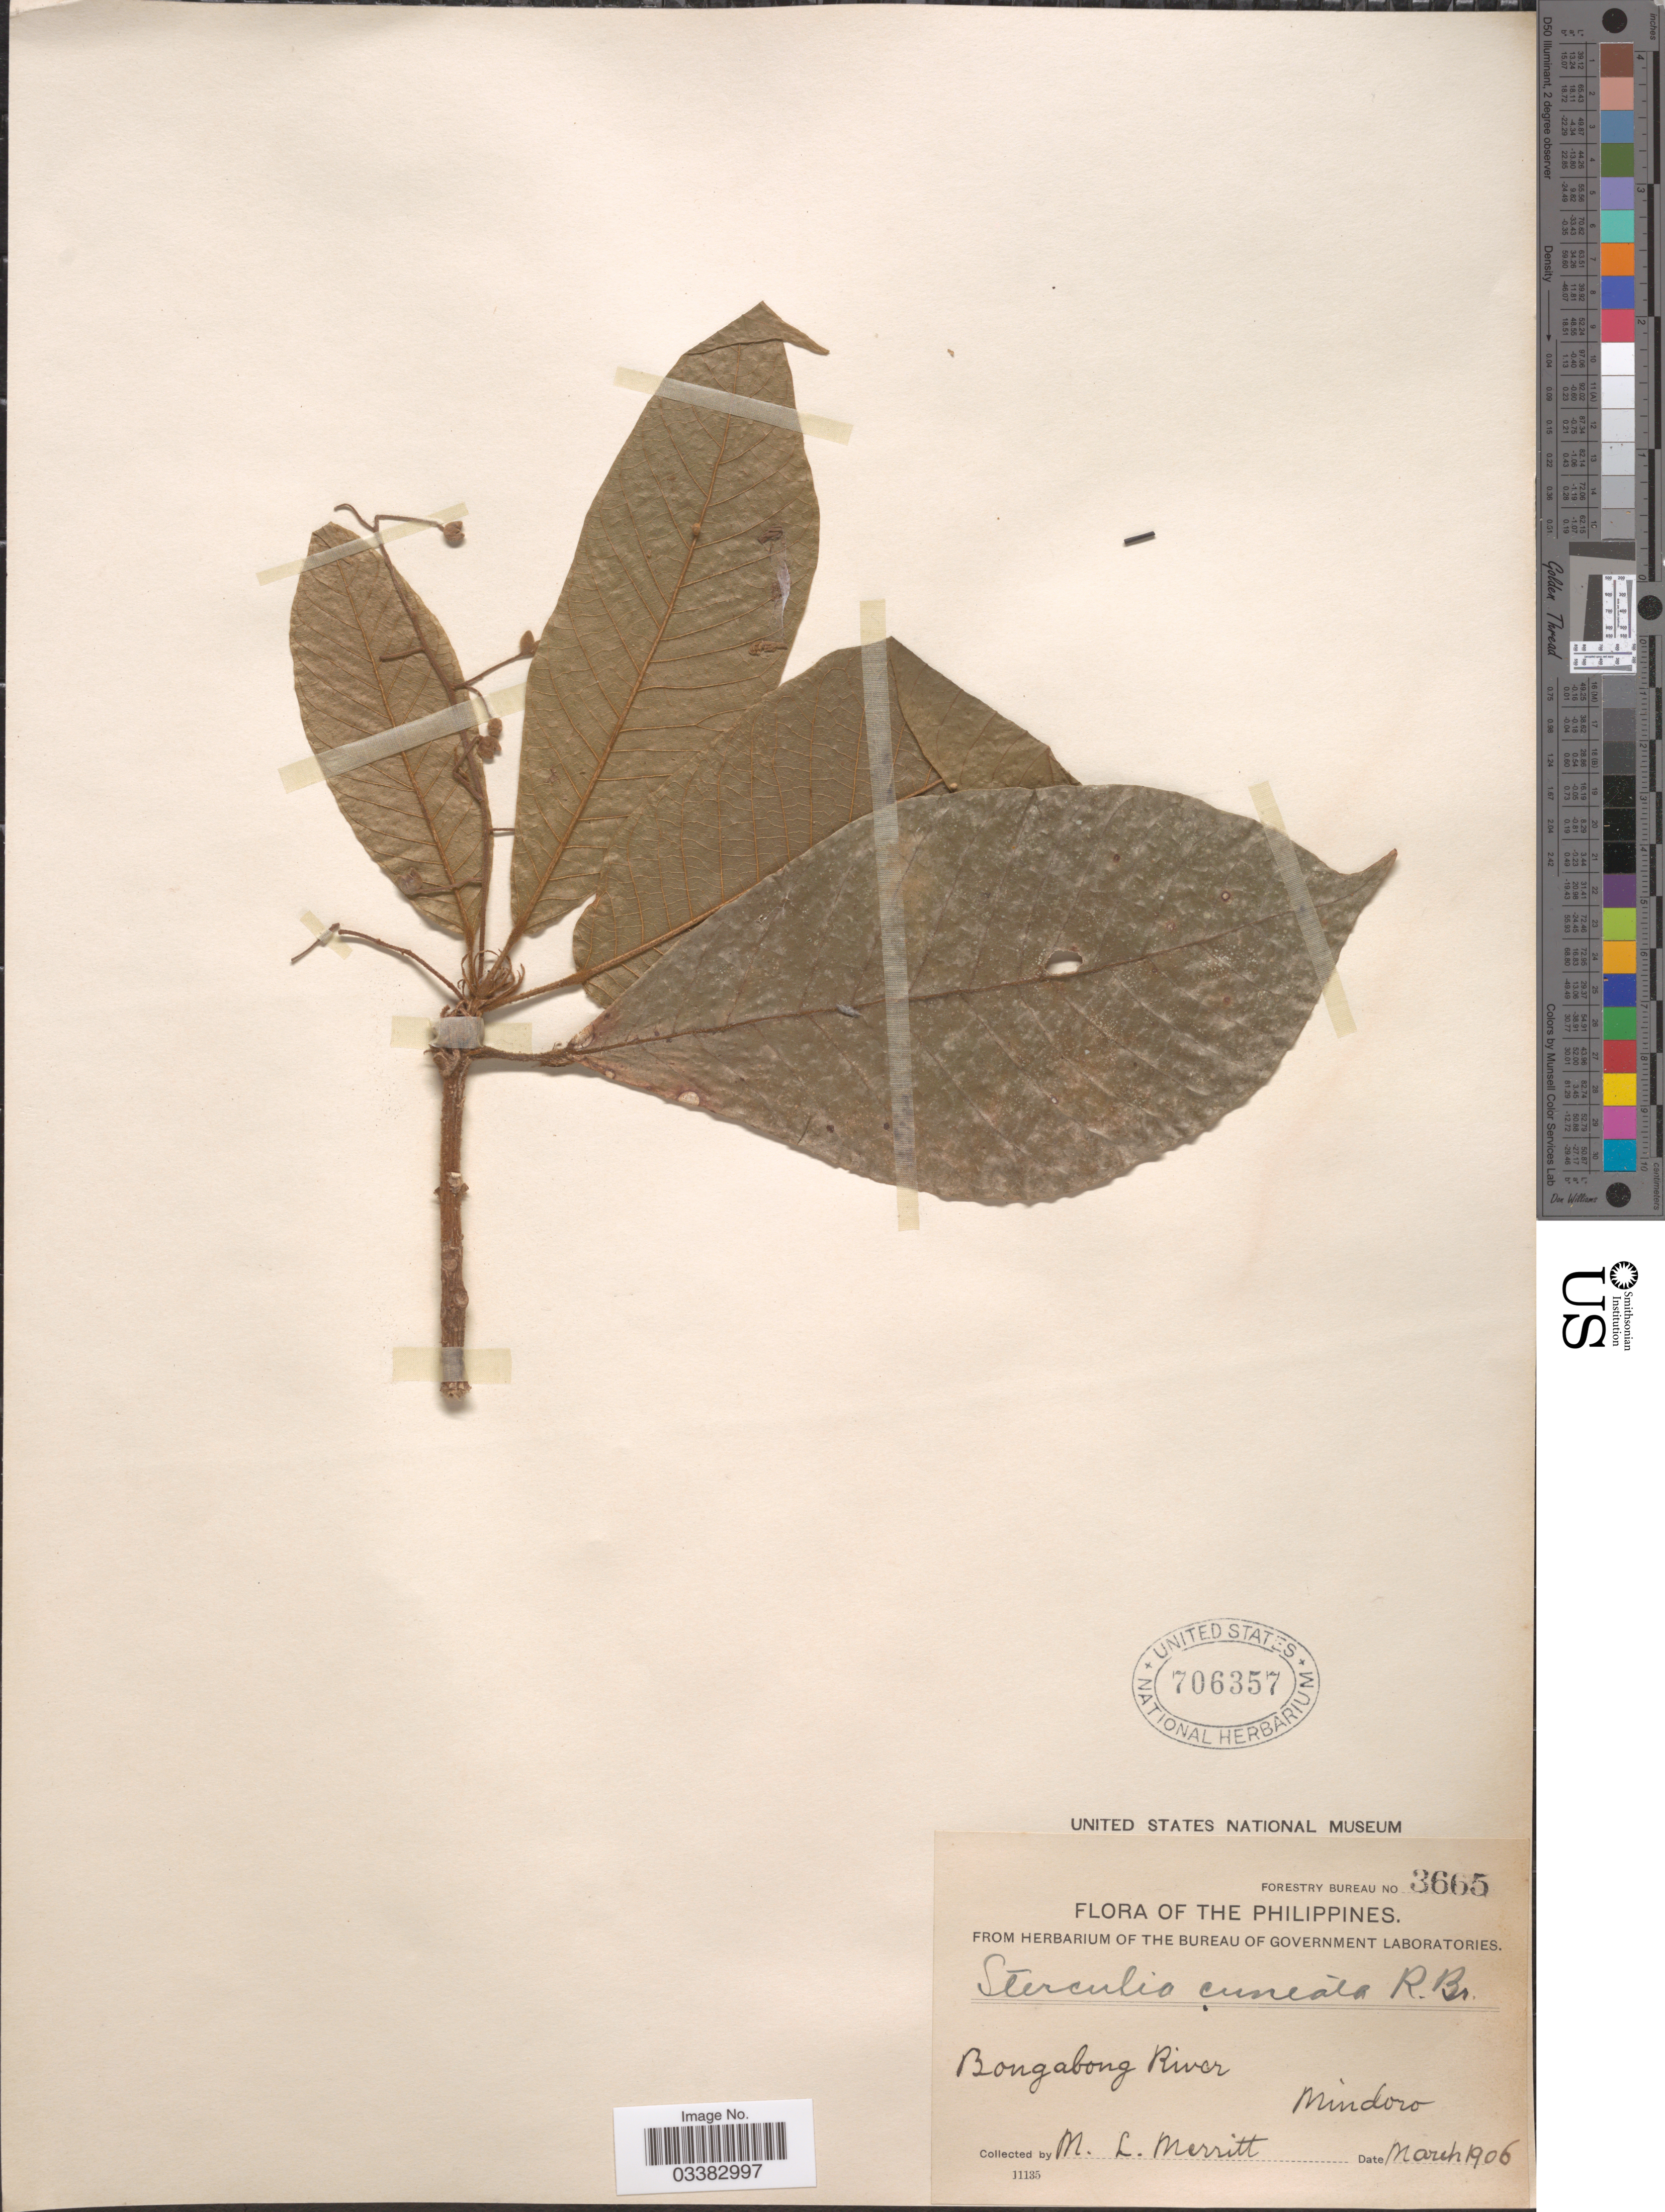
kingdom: Plantae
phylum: Tracheophyta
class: Magnoliopsida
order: Malvales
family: Malvaceae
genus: Sterculia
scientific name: Sterculia cuneata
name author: R. Br.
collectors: M. L. Merritt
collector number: Forestry Bureau 3665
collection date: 1906-03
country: Philippines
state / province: Mimaropa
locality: Bongabong River, Mindoro.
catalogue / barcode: US 706357